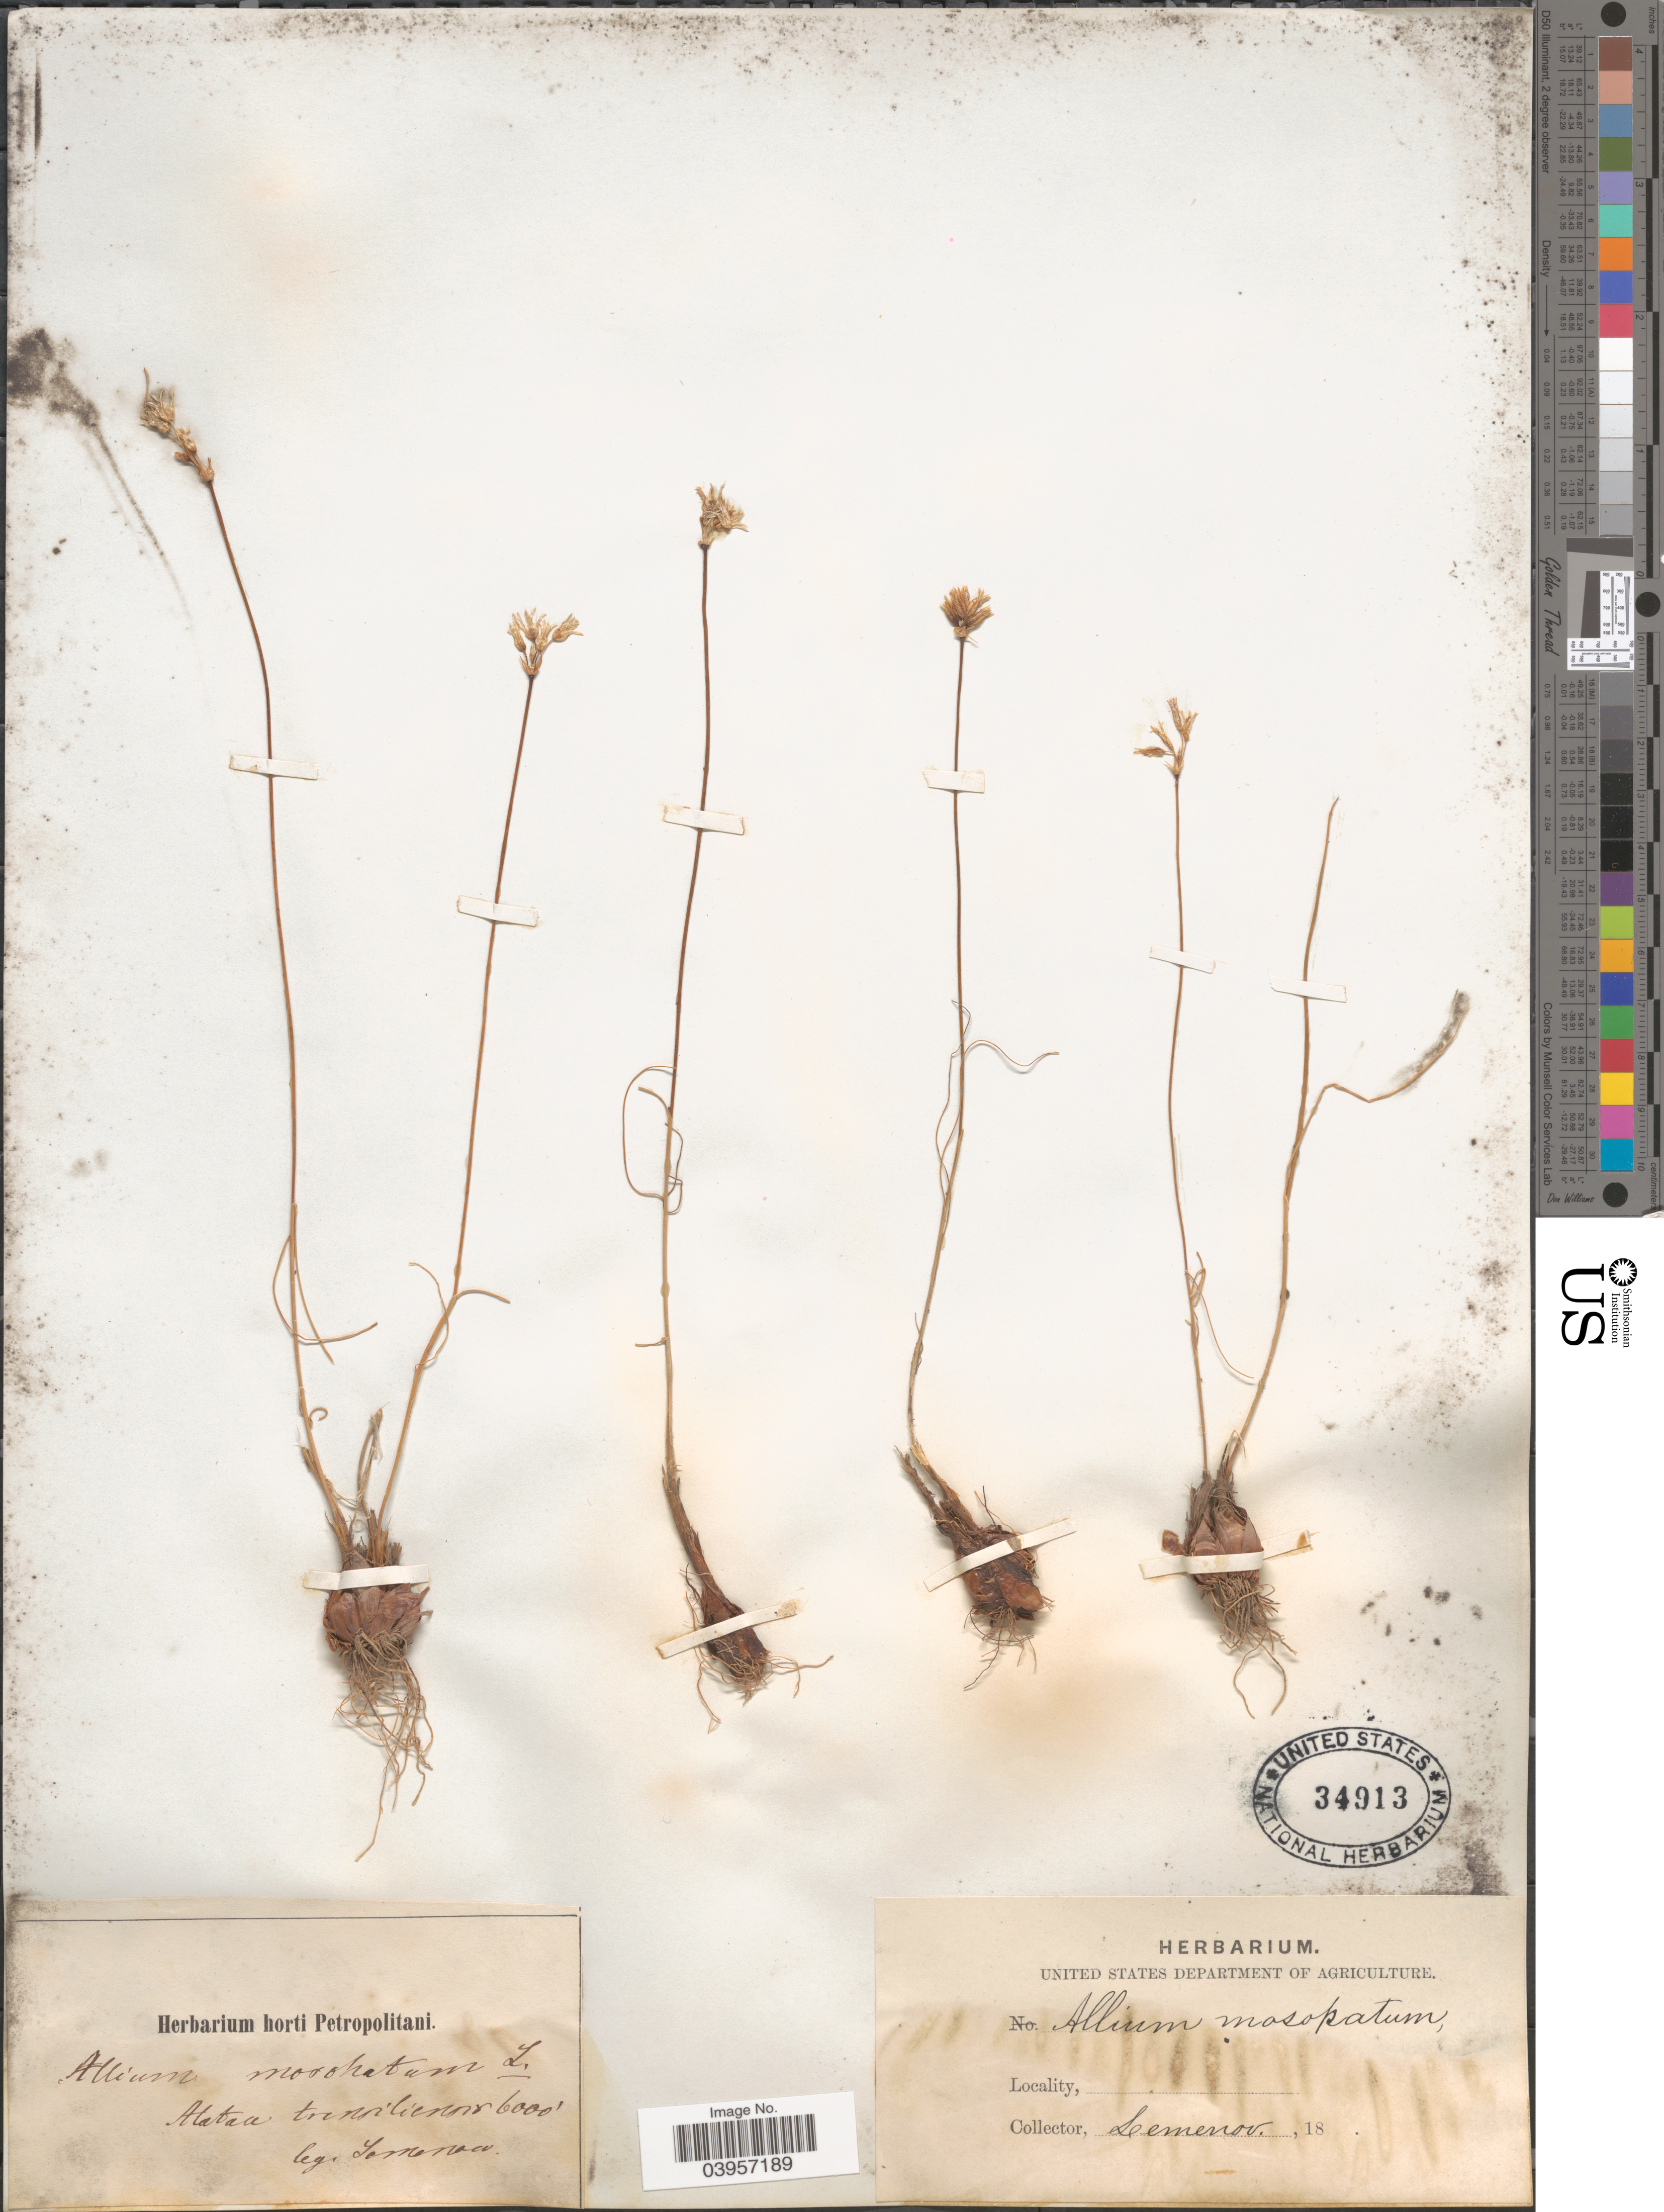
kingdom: Plantae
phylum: Tracheophyta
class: Liliopsida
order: Asparagales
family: Amaryllidaceae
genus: Allium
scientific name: Allium moschatum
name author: L.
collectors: Lemenov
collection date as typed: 18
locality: Alatau transiliensis.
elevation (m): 1829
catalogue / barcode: US 34913